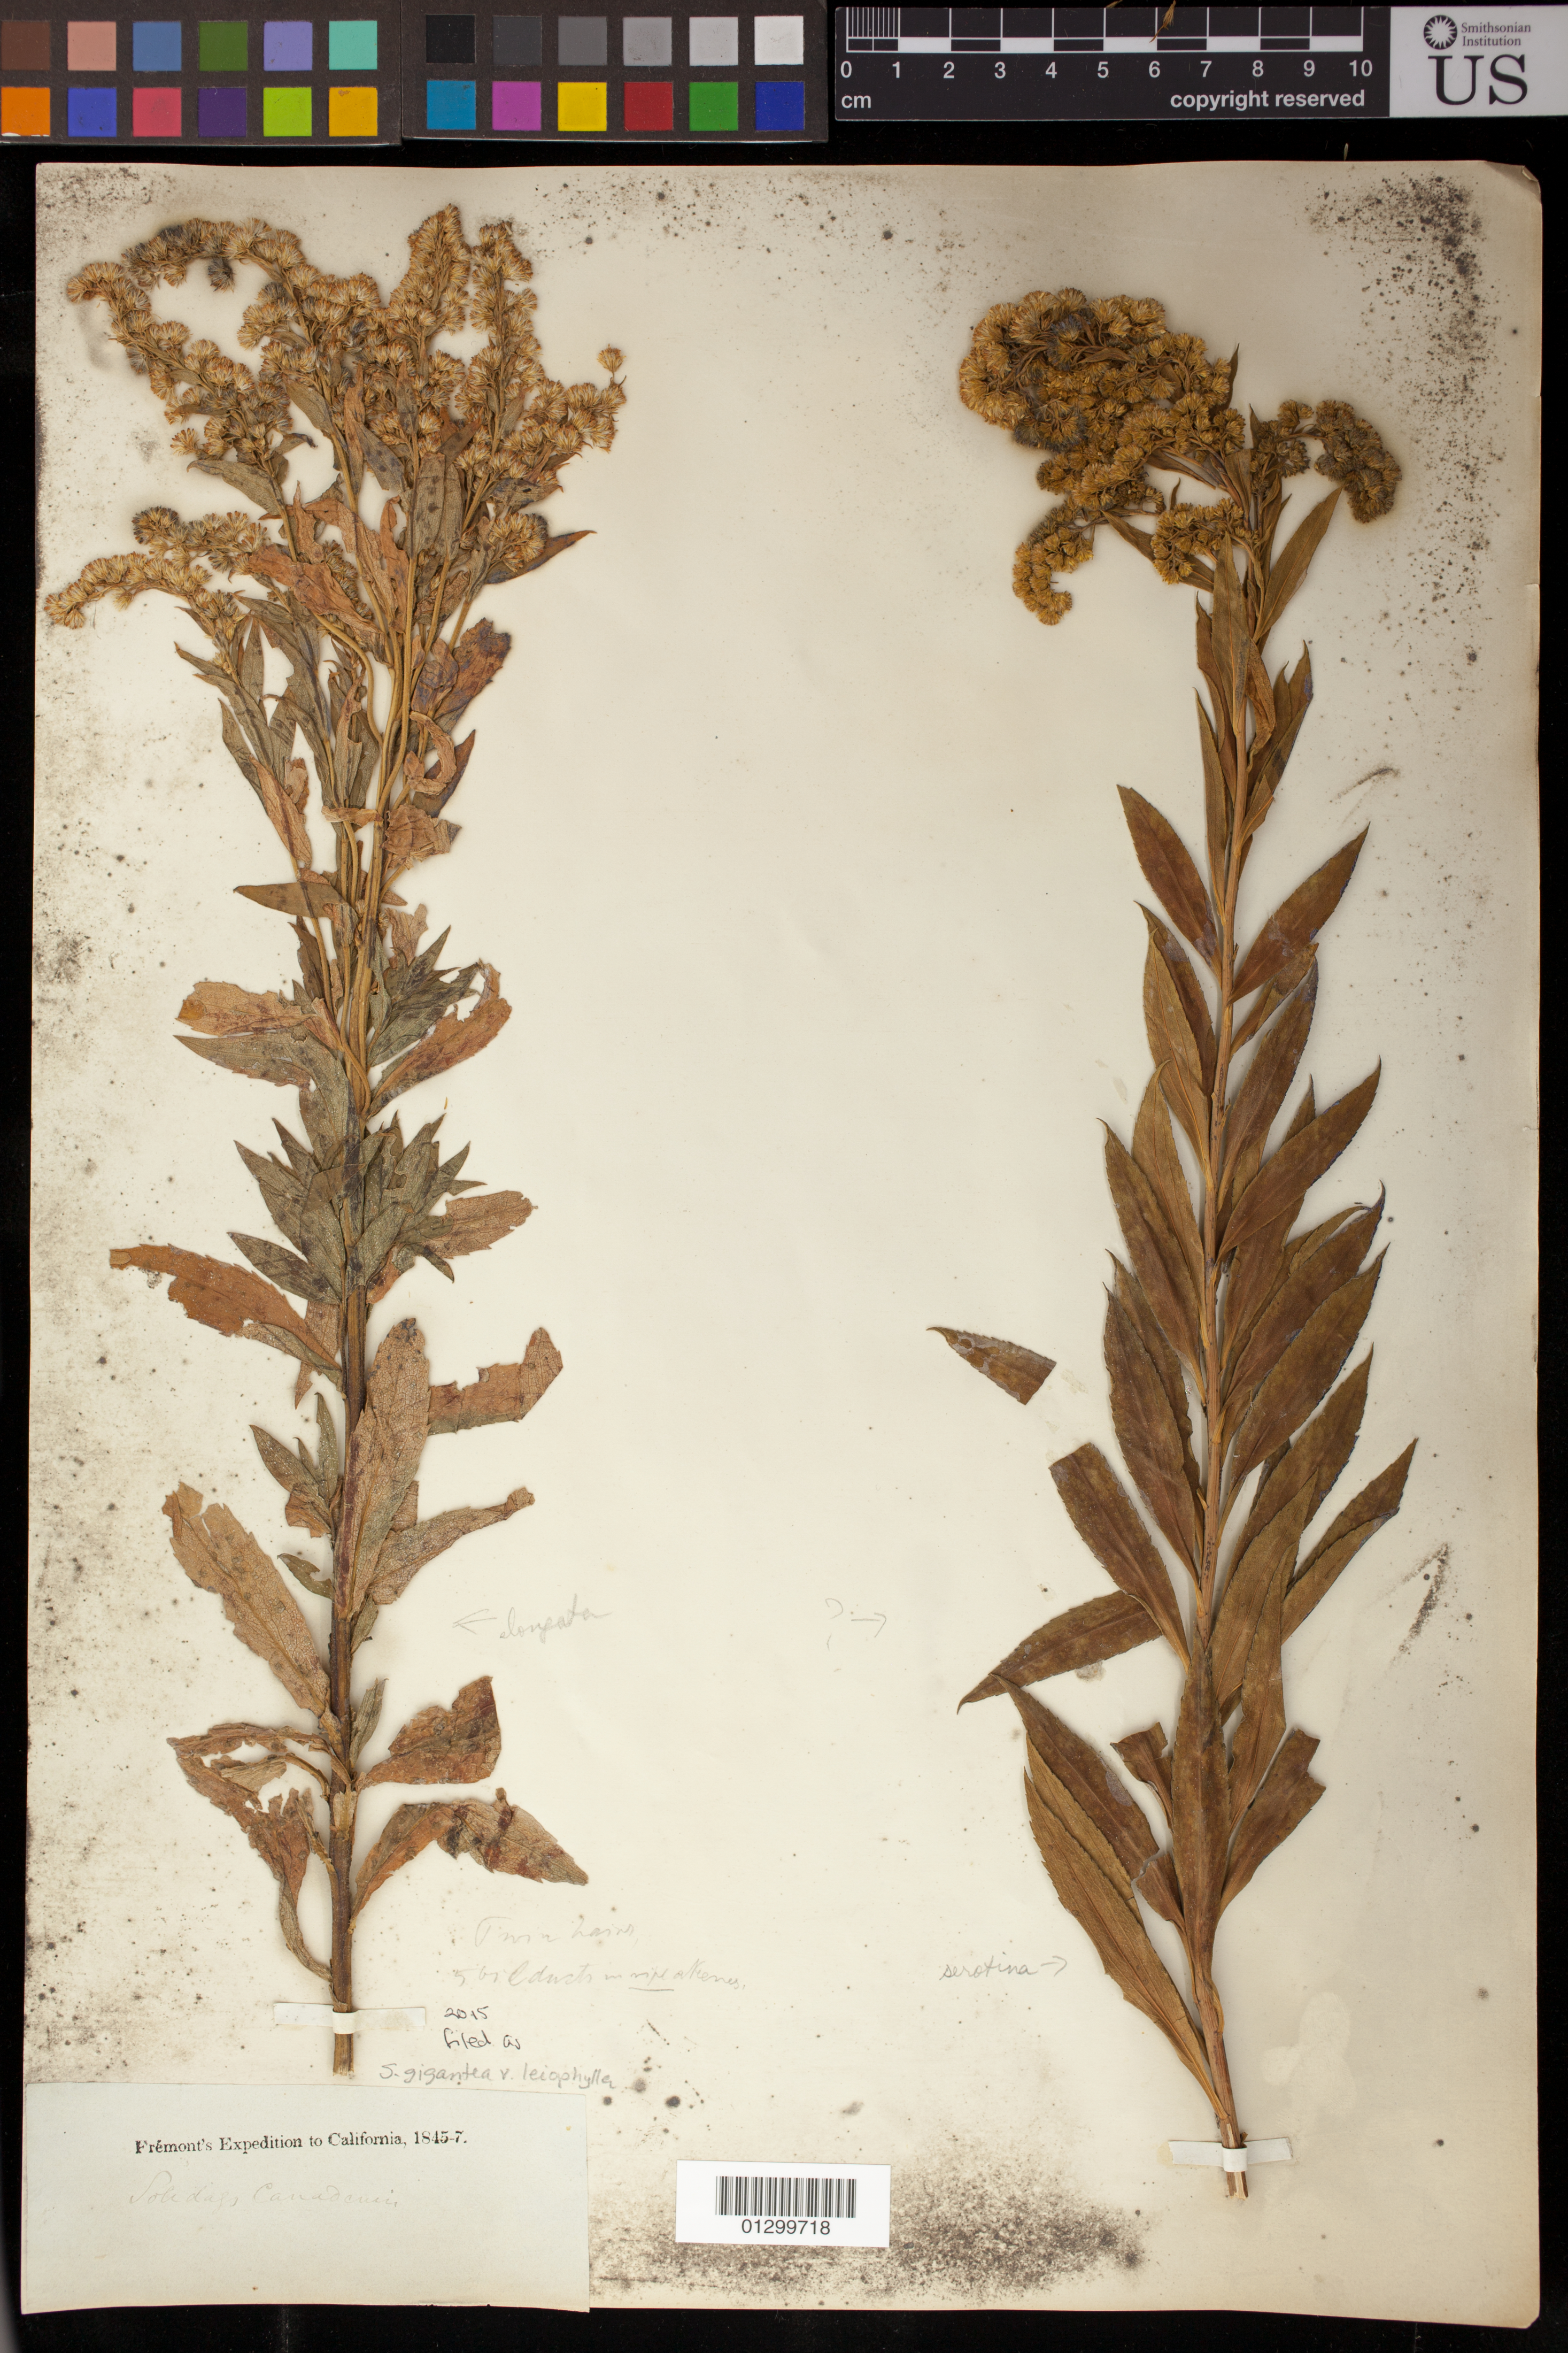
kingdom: Plantae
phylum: Tracheophyta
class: Magnoliopsida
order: Asterales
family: Asteraceae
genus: Solidago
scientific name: Solidago gigantea var. leiophylla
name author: Fernald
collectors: J. C. Frémont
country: United States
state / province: California